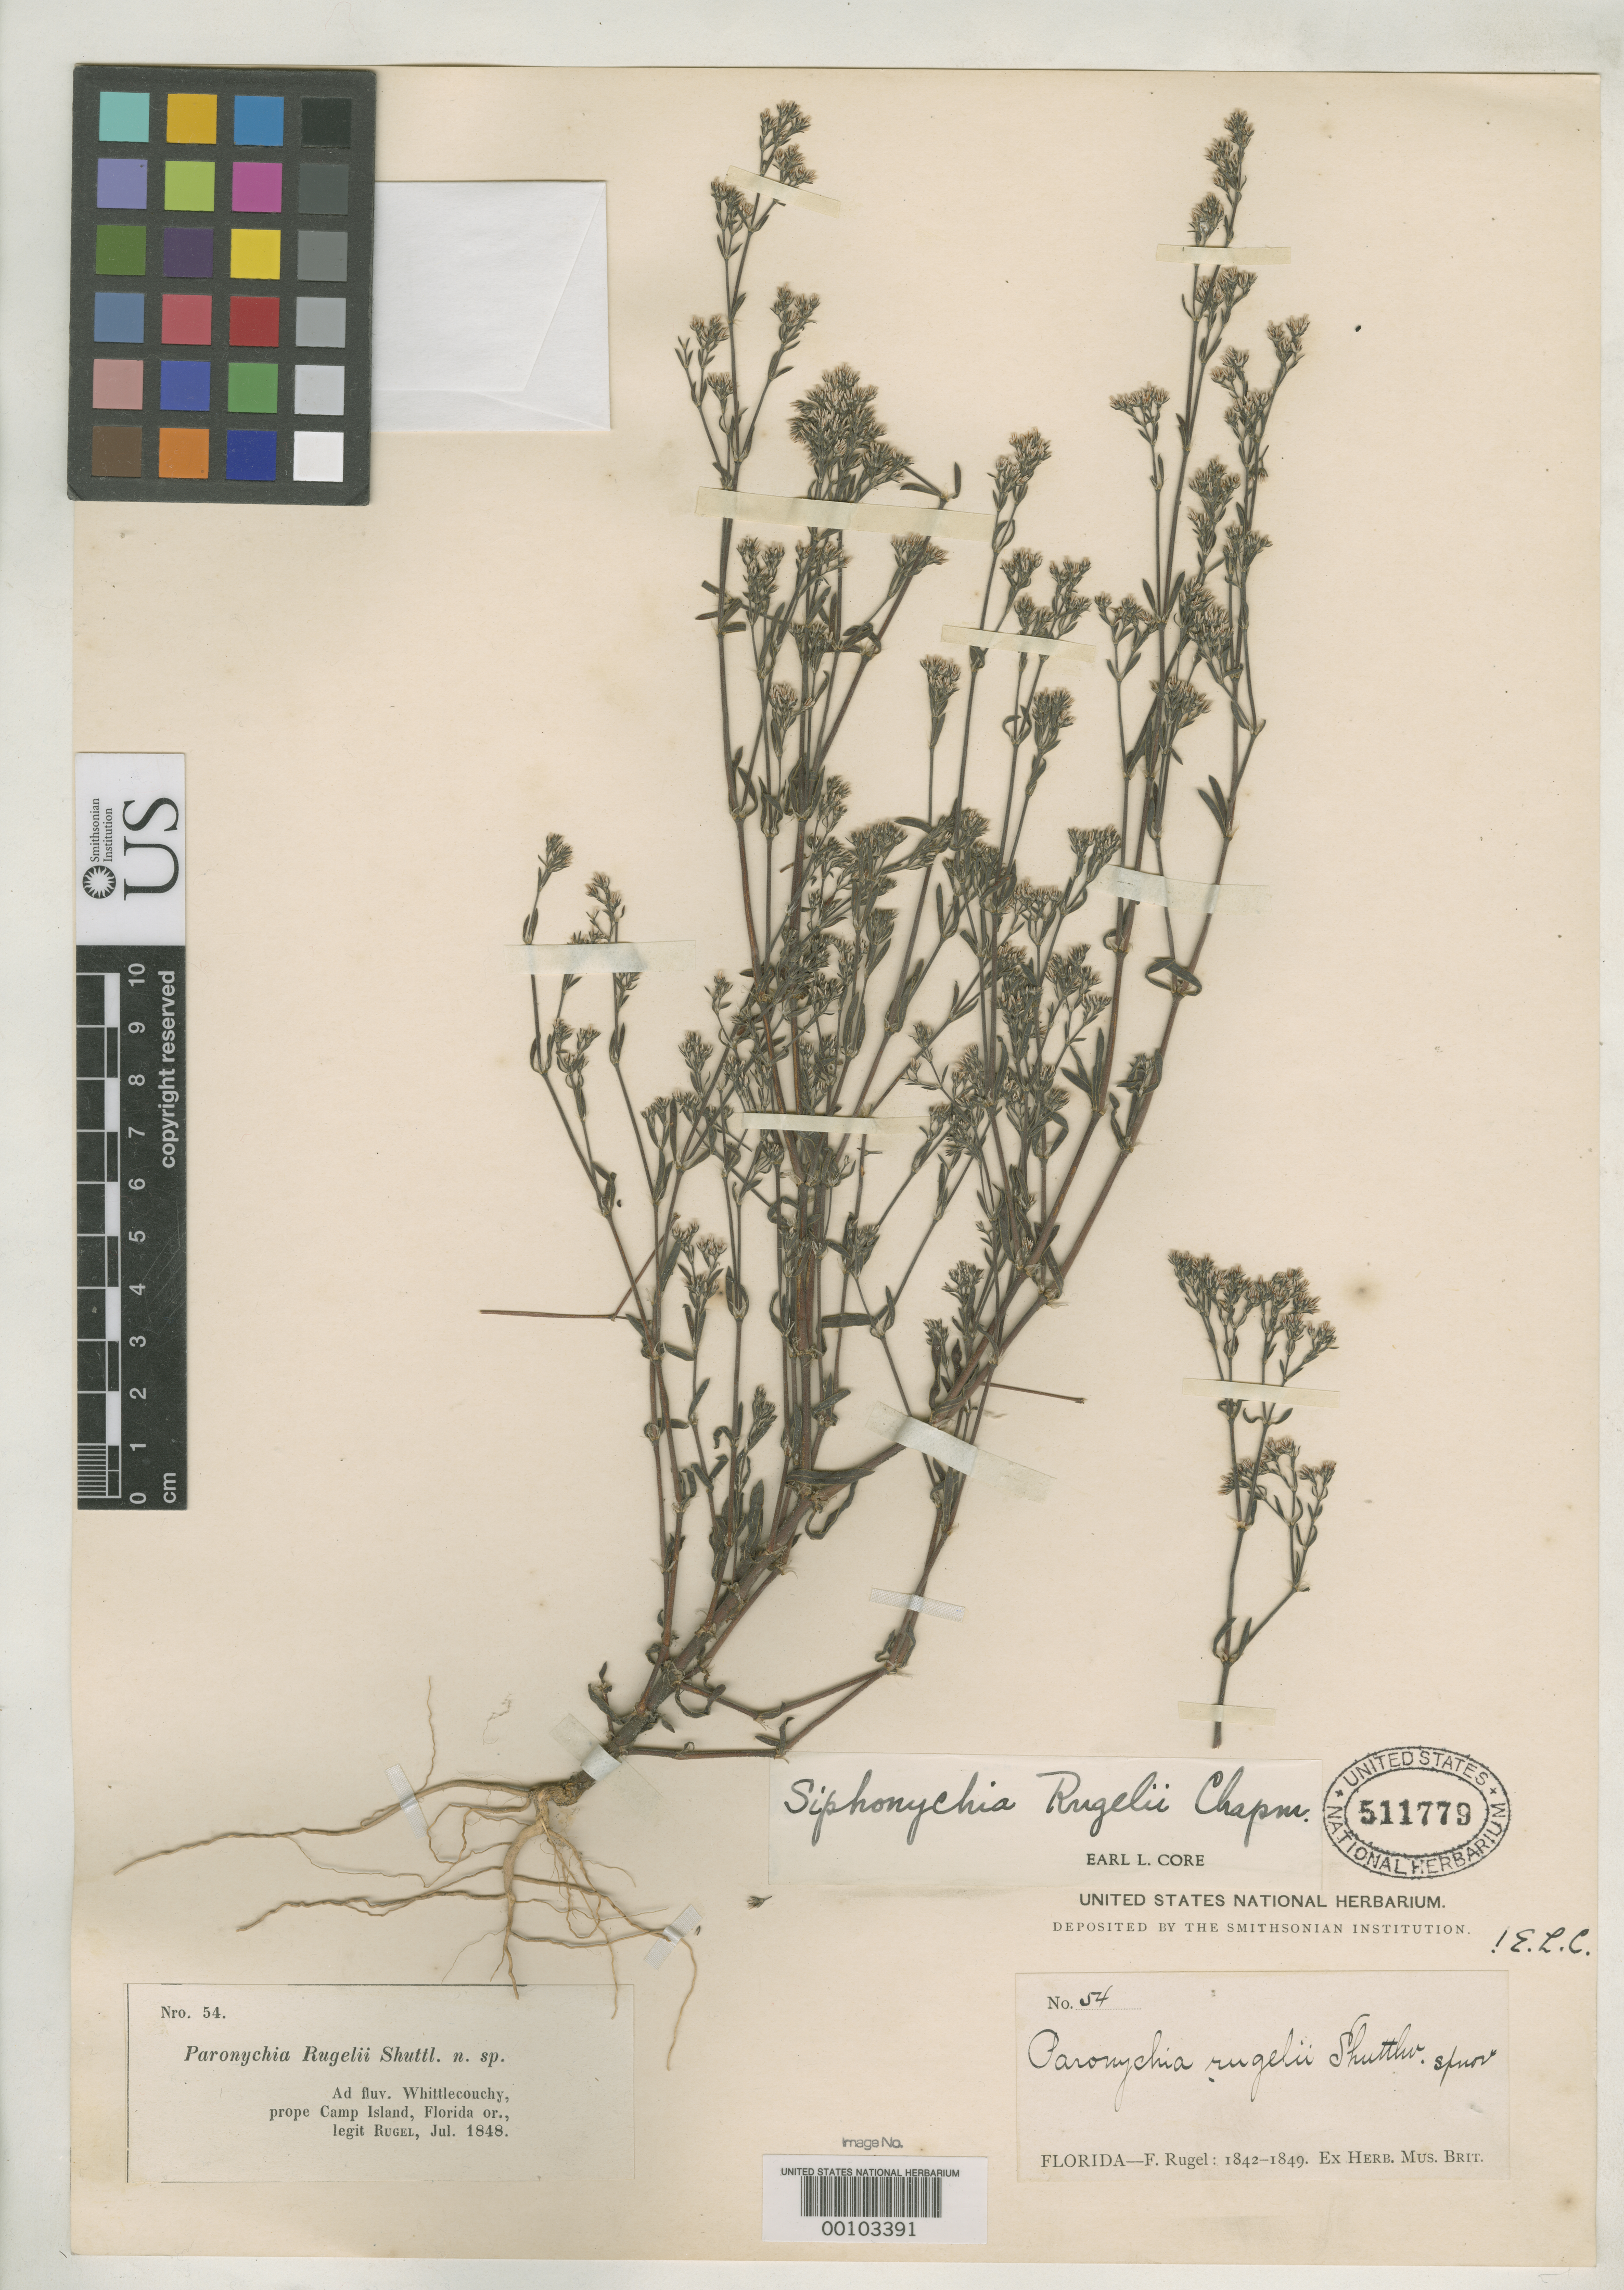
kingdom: Plantae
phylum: Tracheophyta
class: Magnoliopsida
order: Caryophyllales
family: Caryophyllaceae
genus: Paronychia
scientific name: Paronychia rugelii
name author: (Chapm.) Shuttlew. ex Chapm.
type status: Type Collection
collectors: F. Rugel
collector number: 54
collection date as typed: Jul 1848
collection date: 1848-07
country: United States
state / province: Florida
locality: Whittlecouchy River, near Camp Island.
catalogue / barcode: US 511779